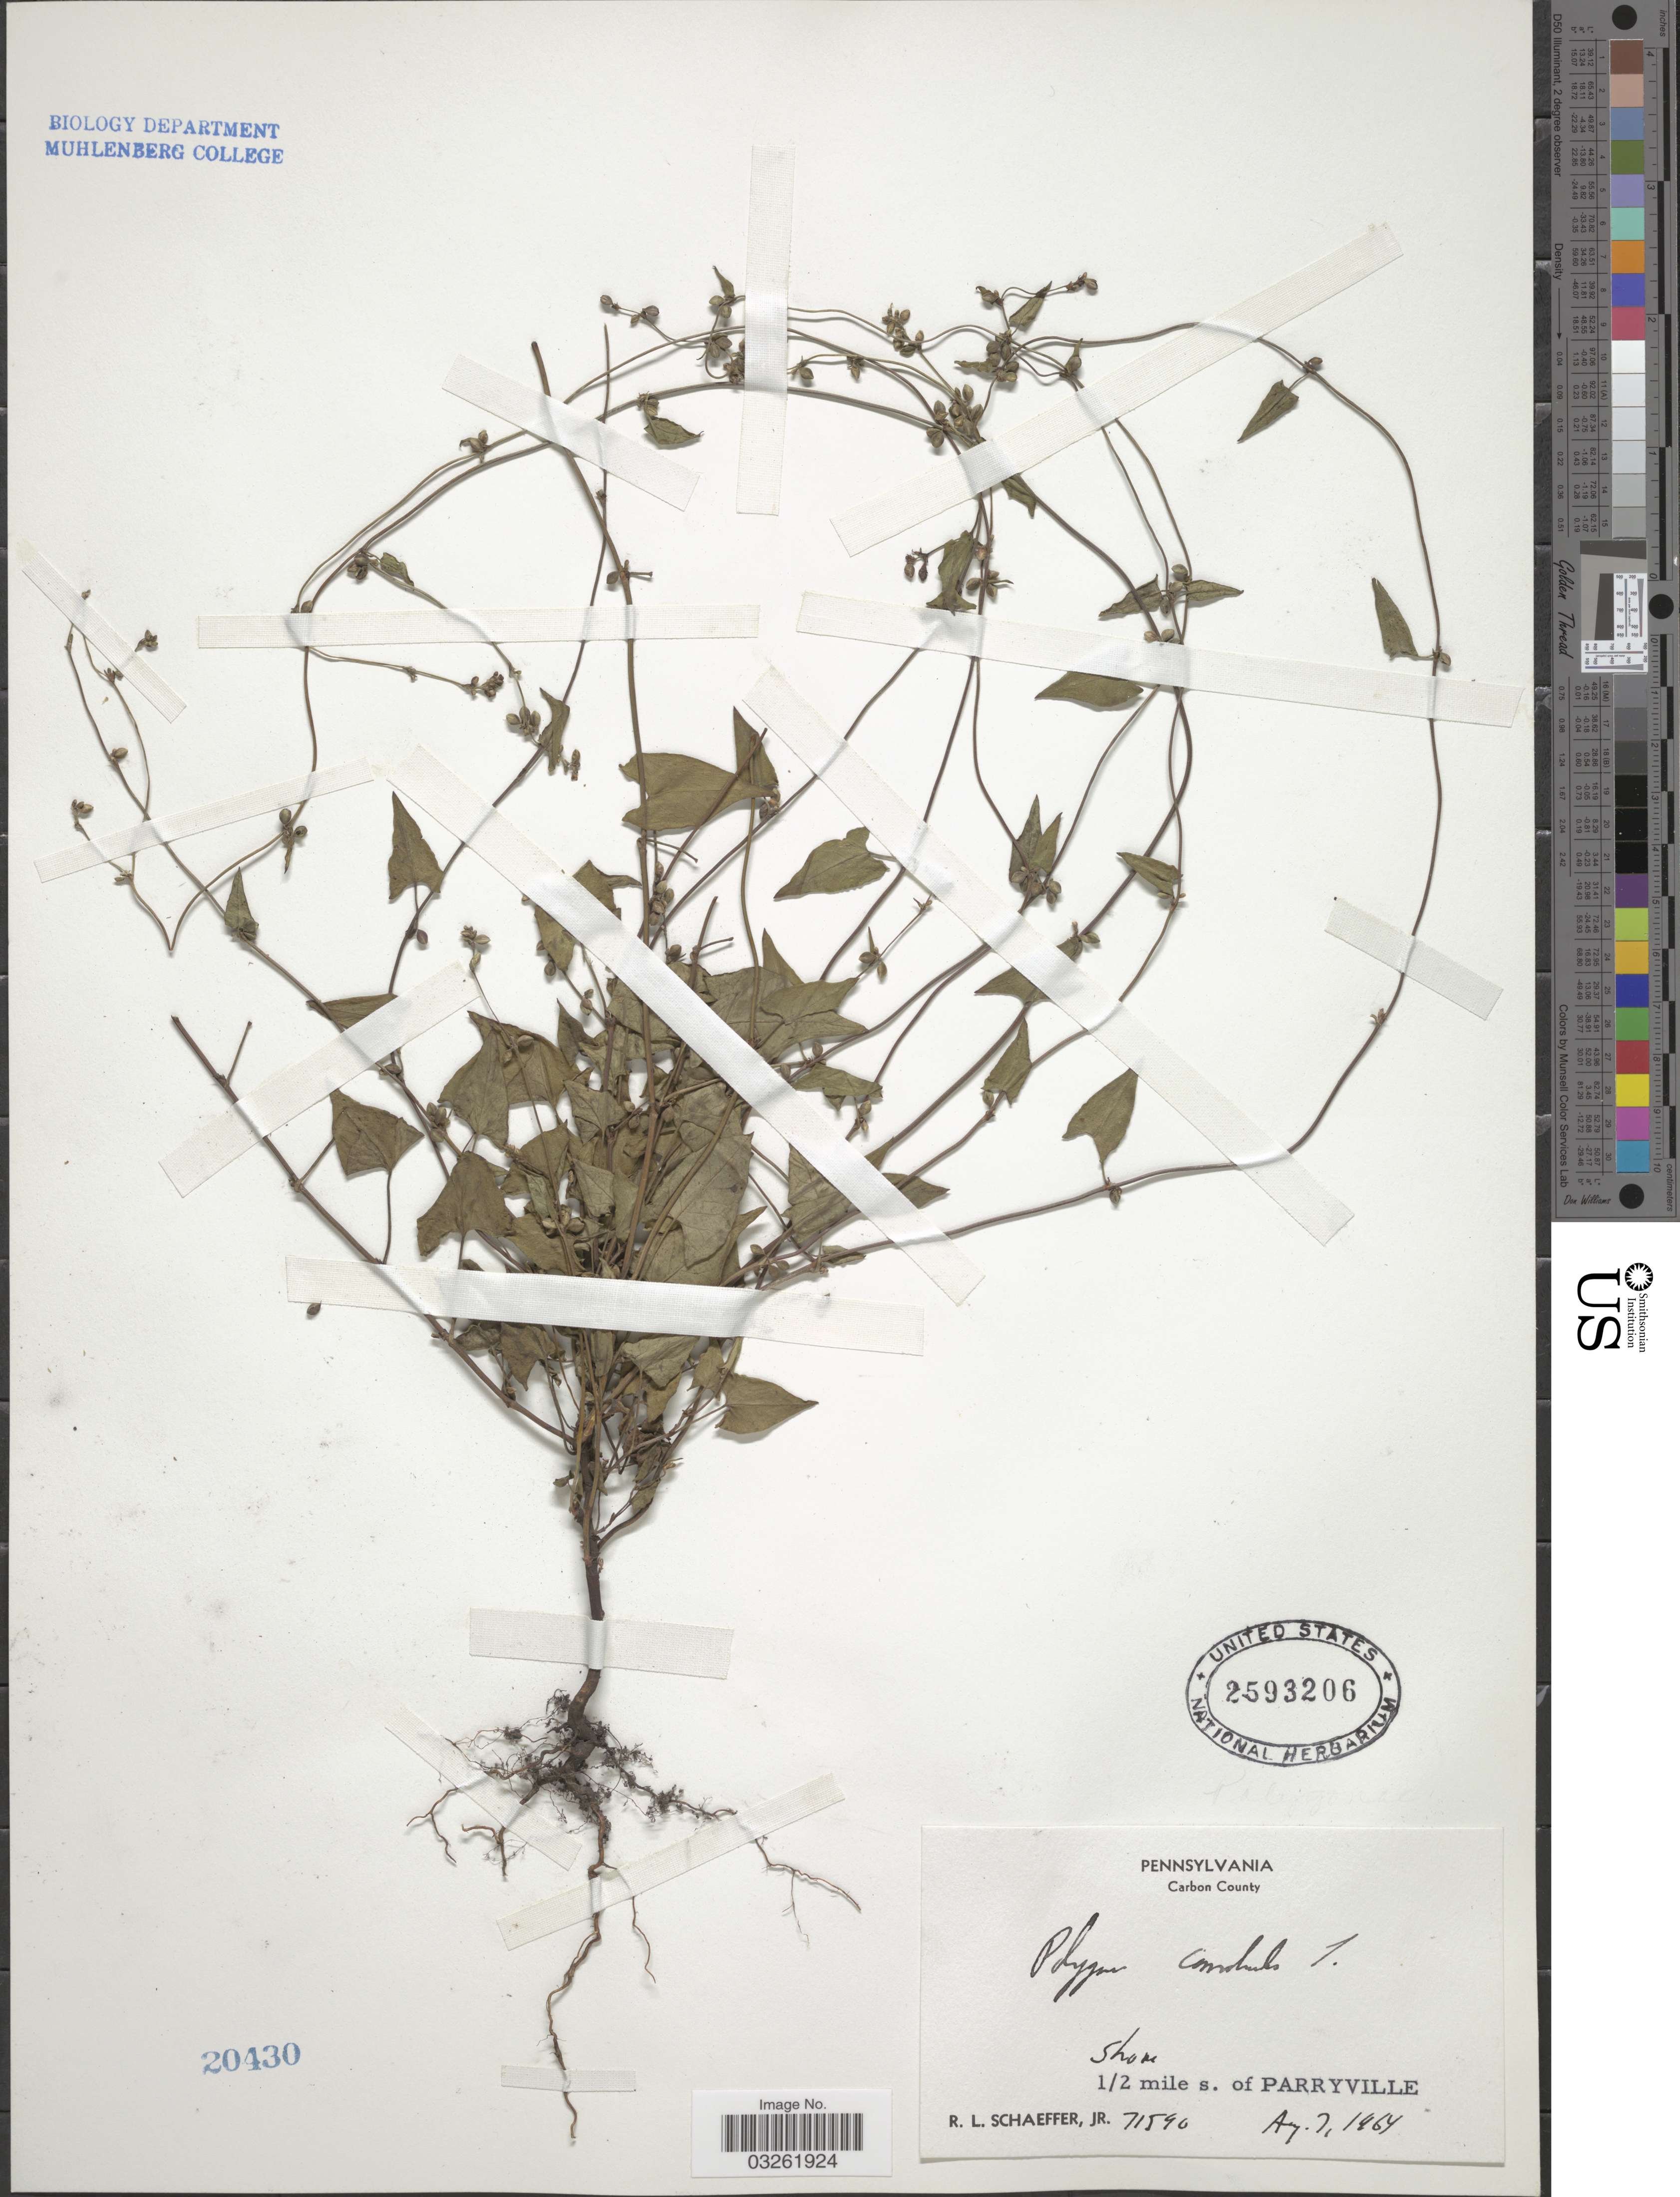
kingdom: Plantae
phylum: Tracheophyta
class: Magnoliopsida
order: Caryophyllales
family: Polygonaceae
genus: Fallopia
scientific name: Fallopia convolvulus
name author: (L.) Á. Löve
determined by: Strong, M. T., (US), Smithsonian Institution - National Museum of Natural History (UNITED STATES)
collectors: R. L. Schaeffer Jr.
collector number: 71590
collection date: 1964-08-07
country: United States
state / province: Pennsylvania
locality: Carbon County. Shore. 1/2 mile s. of Parryville.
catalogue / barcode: US 2593206